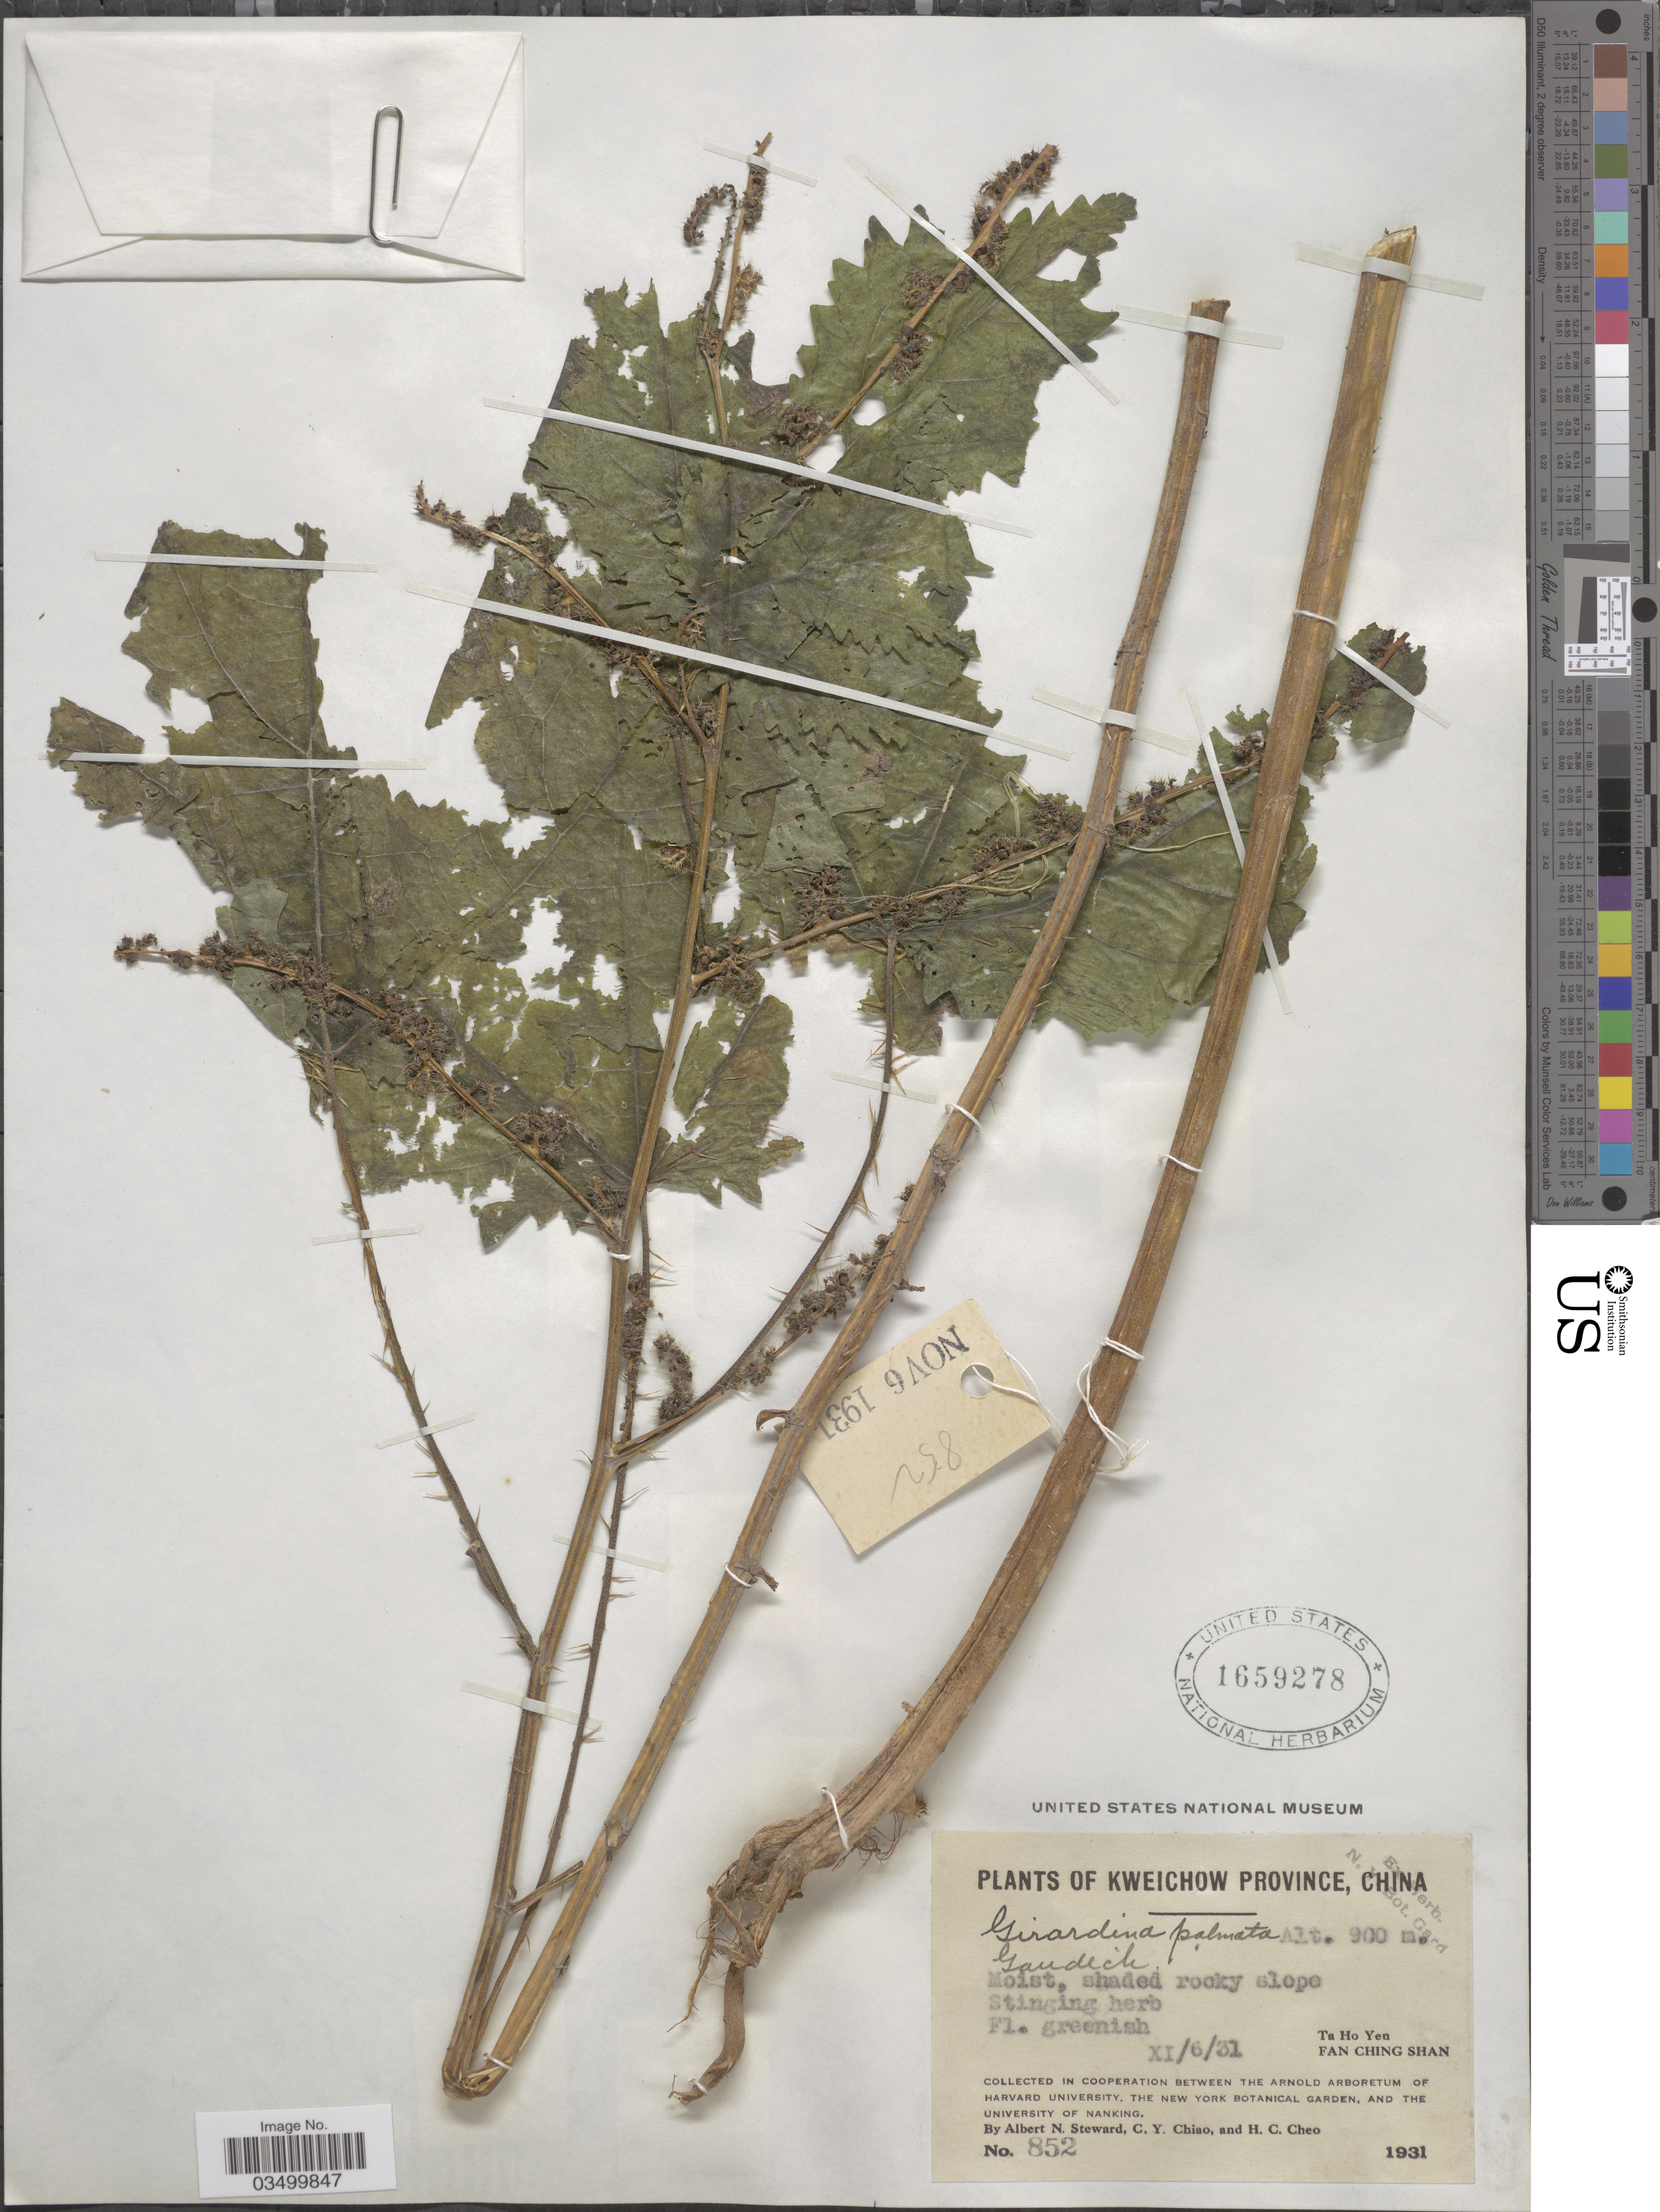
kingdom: Plantae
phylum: Tracheophyta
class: Magnoliopsida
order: Rosales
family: Urticaceae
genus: Girardinia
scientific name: Girardinia diversifolia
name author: (Link) Friis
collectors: A. N. Steward, C. Y. Chiao & H. Cheo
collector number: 852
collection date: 1931-11-06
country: China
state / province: Guizhou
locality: Kweichow Province. Ta Ho Yen. Fan Ching Shan.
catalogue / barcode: US 1659278